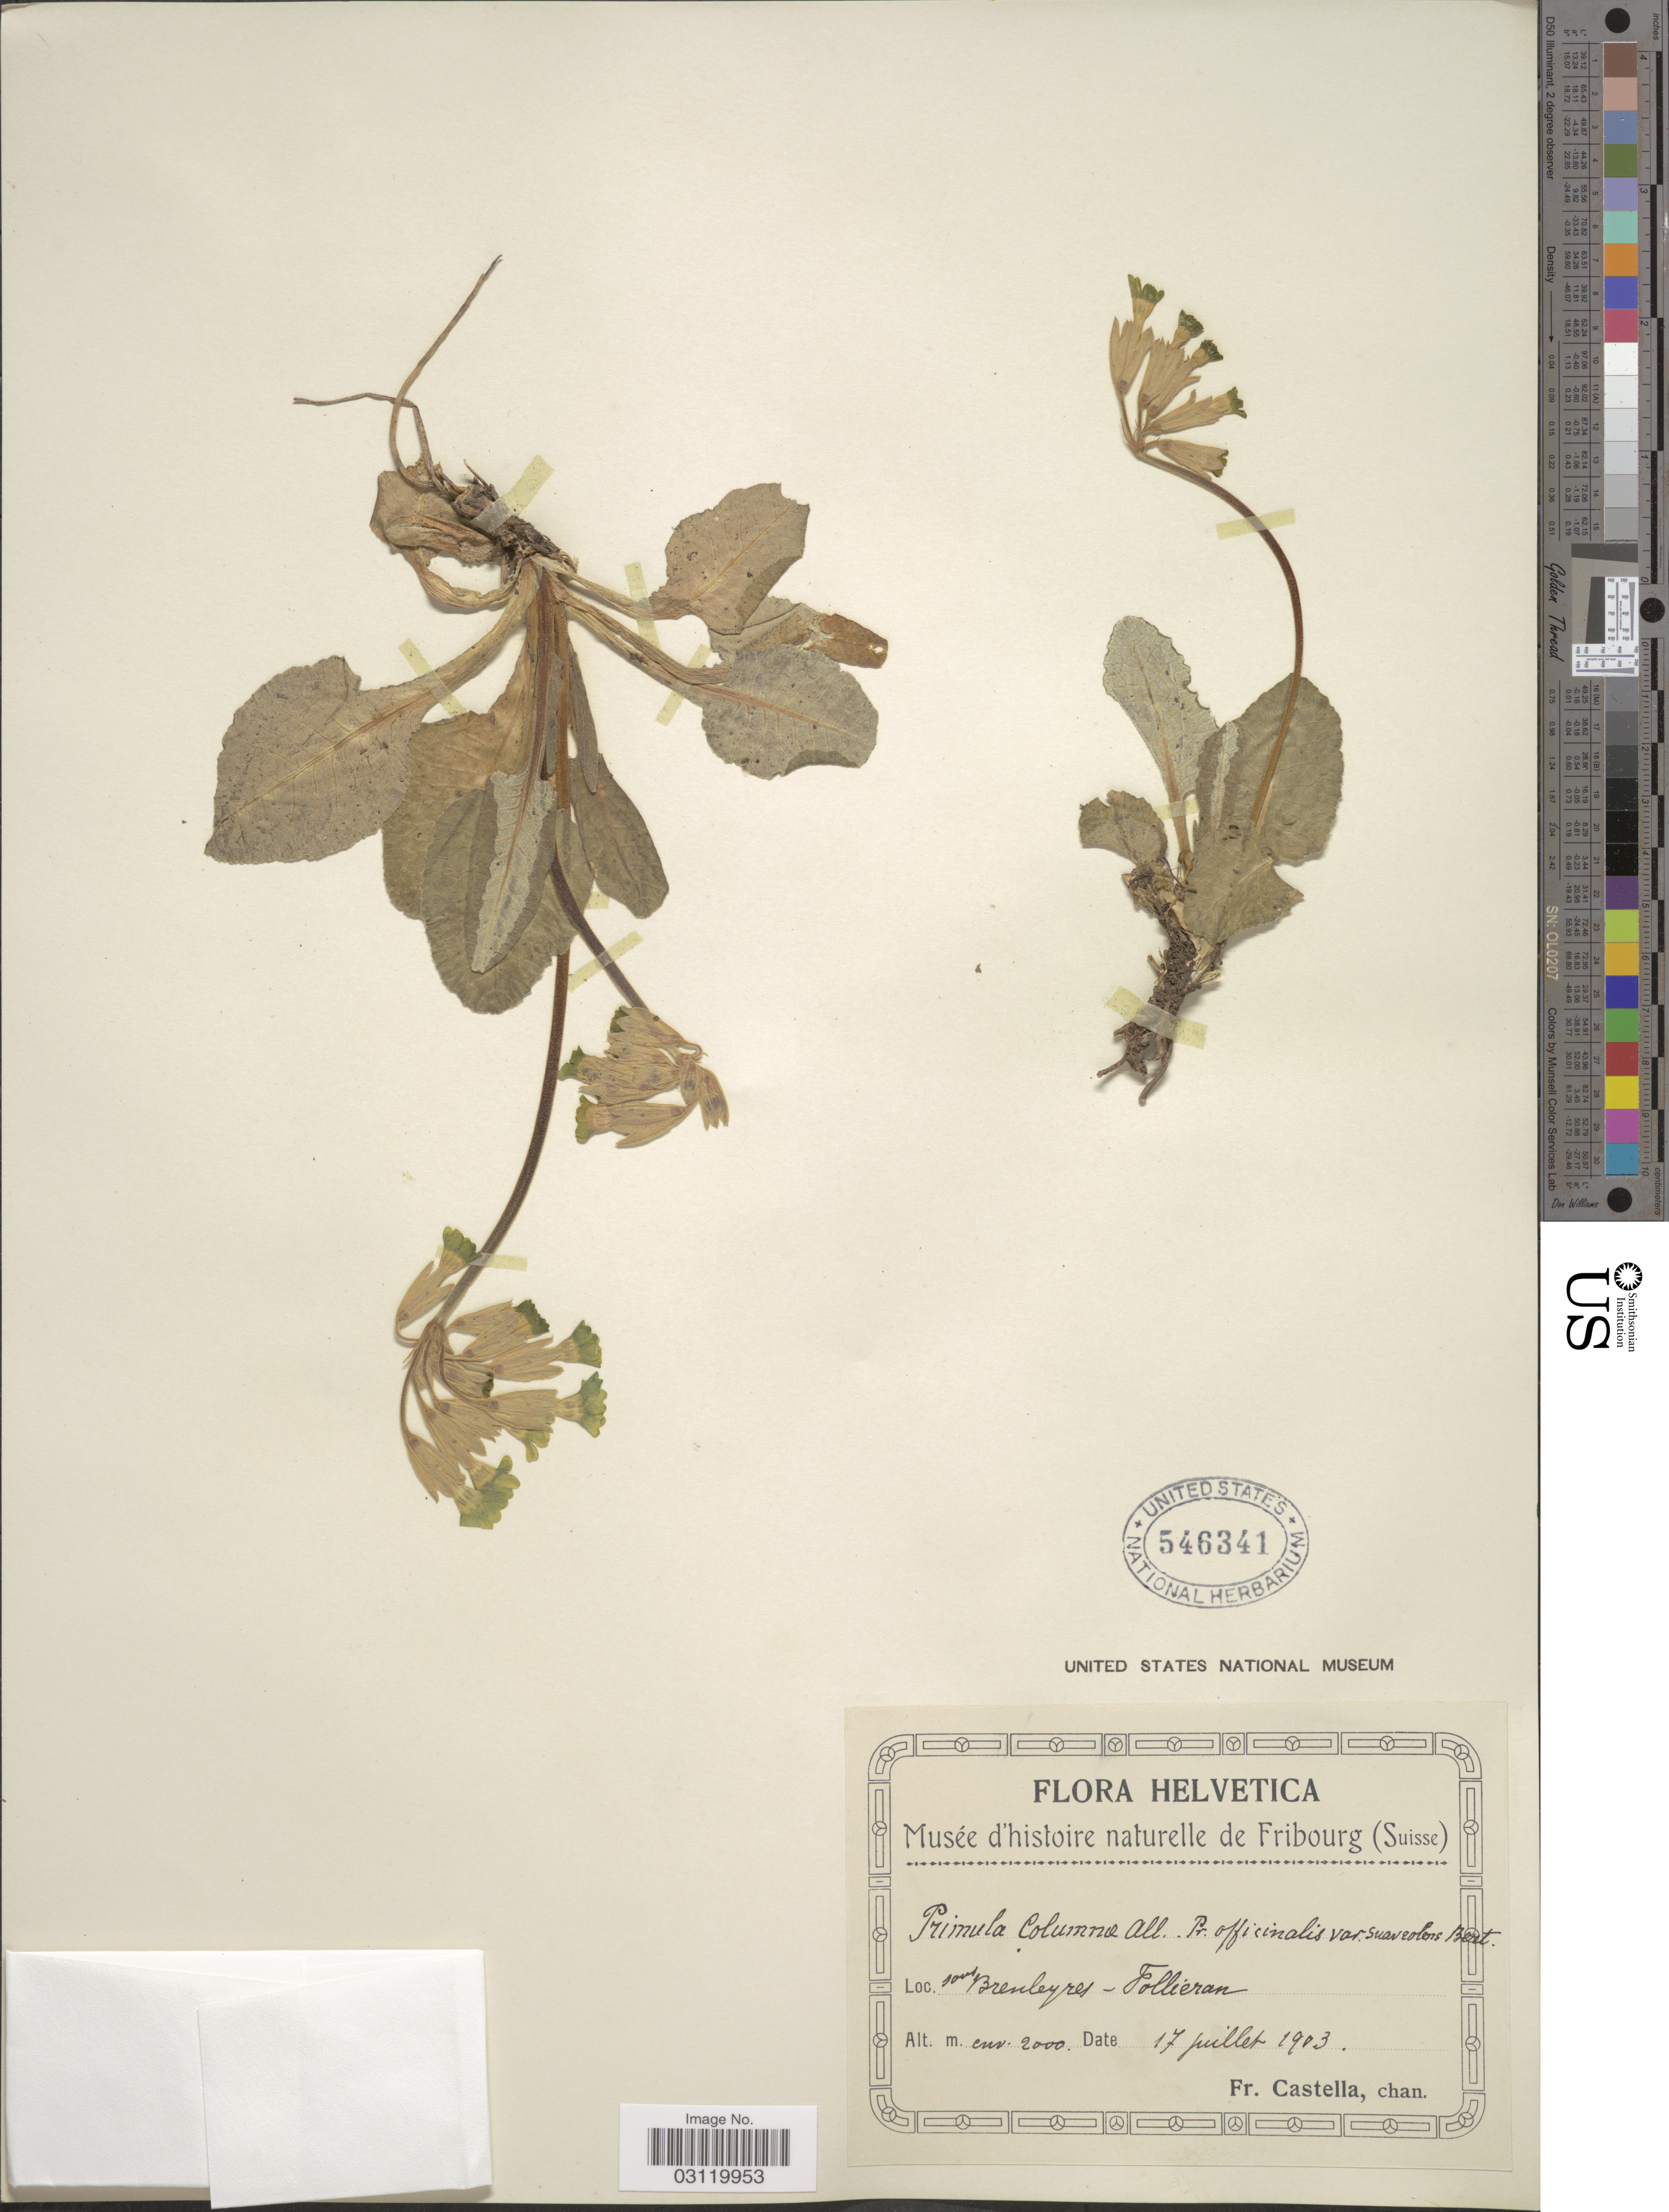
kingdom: Plantae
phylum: Tracheophyta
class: Magnoliopsida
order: Ericales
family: Primulaceae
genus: Primula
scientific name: Primula columnae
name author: Ten.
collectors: Fr. Castella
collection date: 1903-07-17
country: Switzerland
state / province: Fribourg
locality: Helvetica. Sous Brenleyres - Follieran.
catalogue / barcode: US 546341